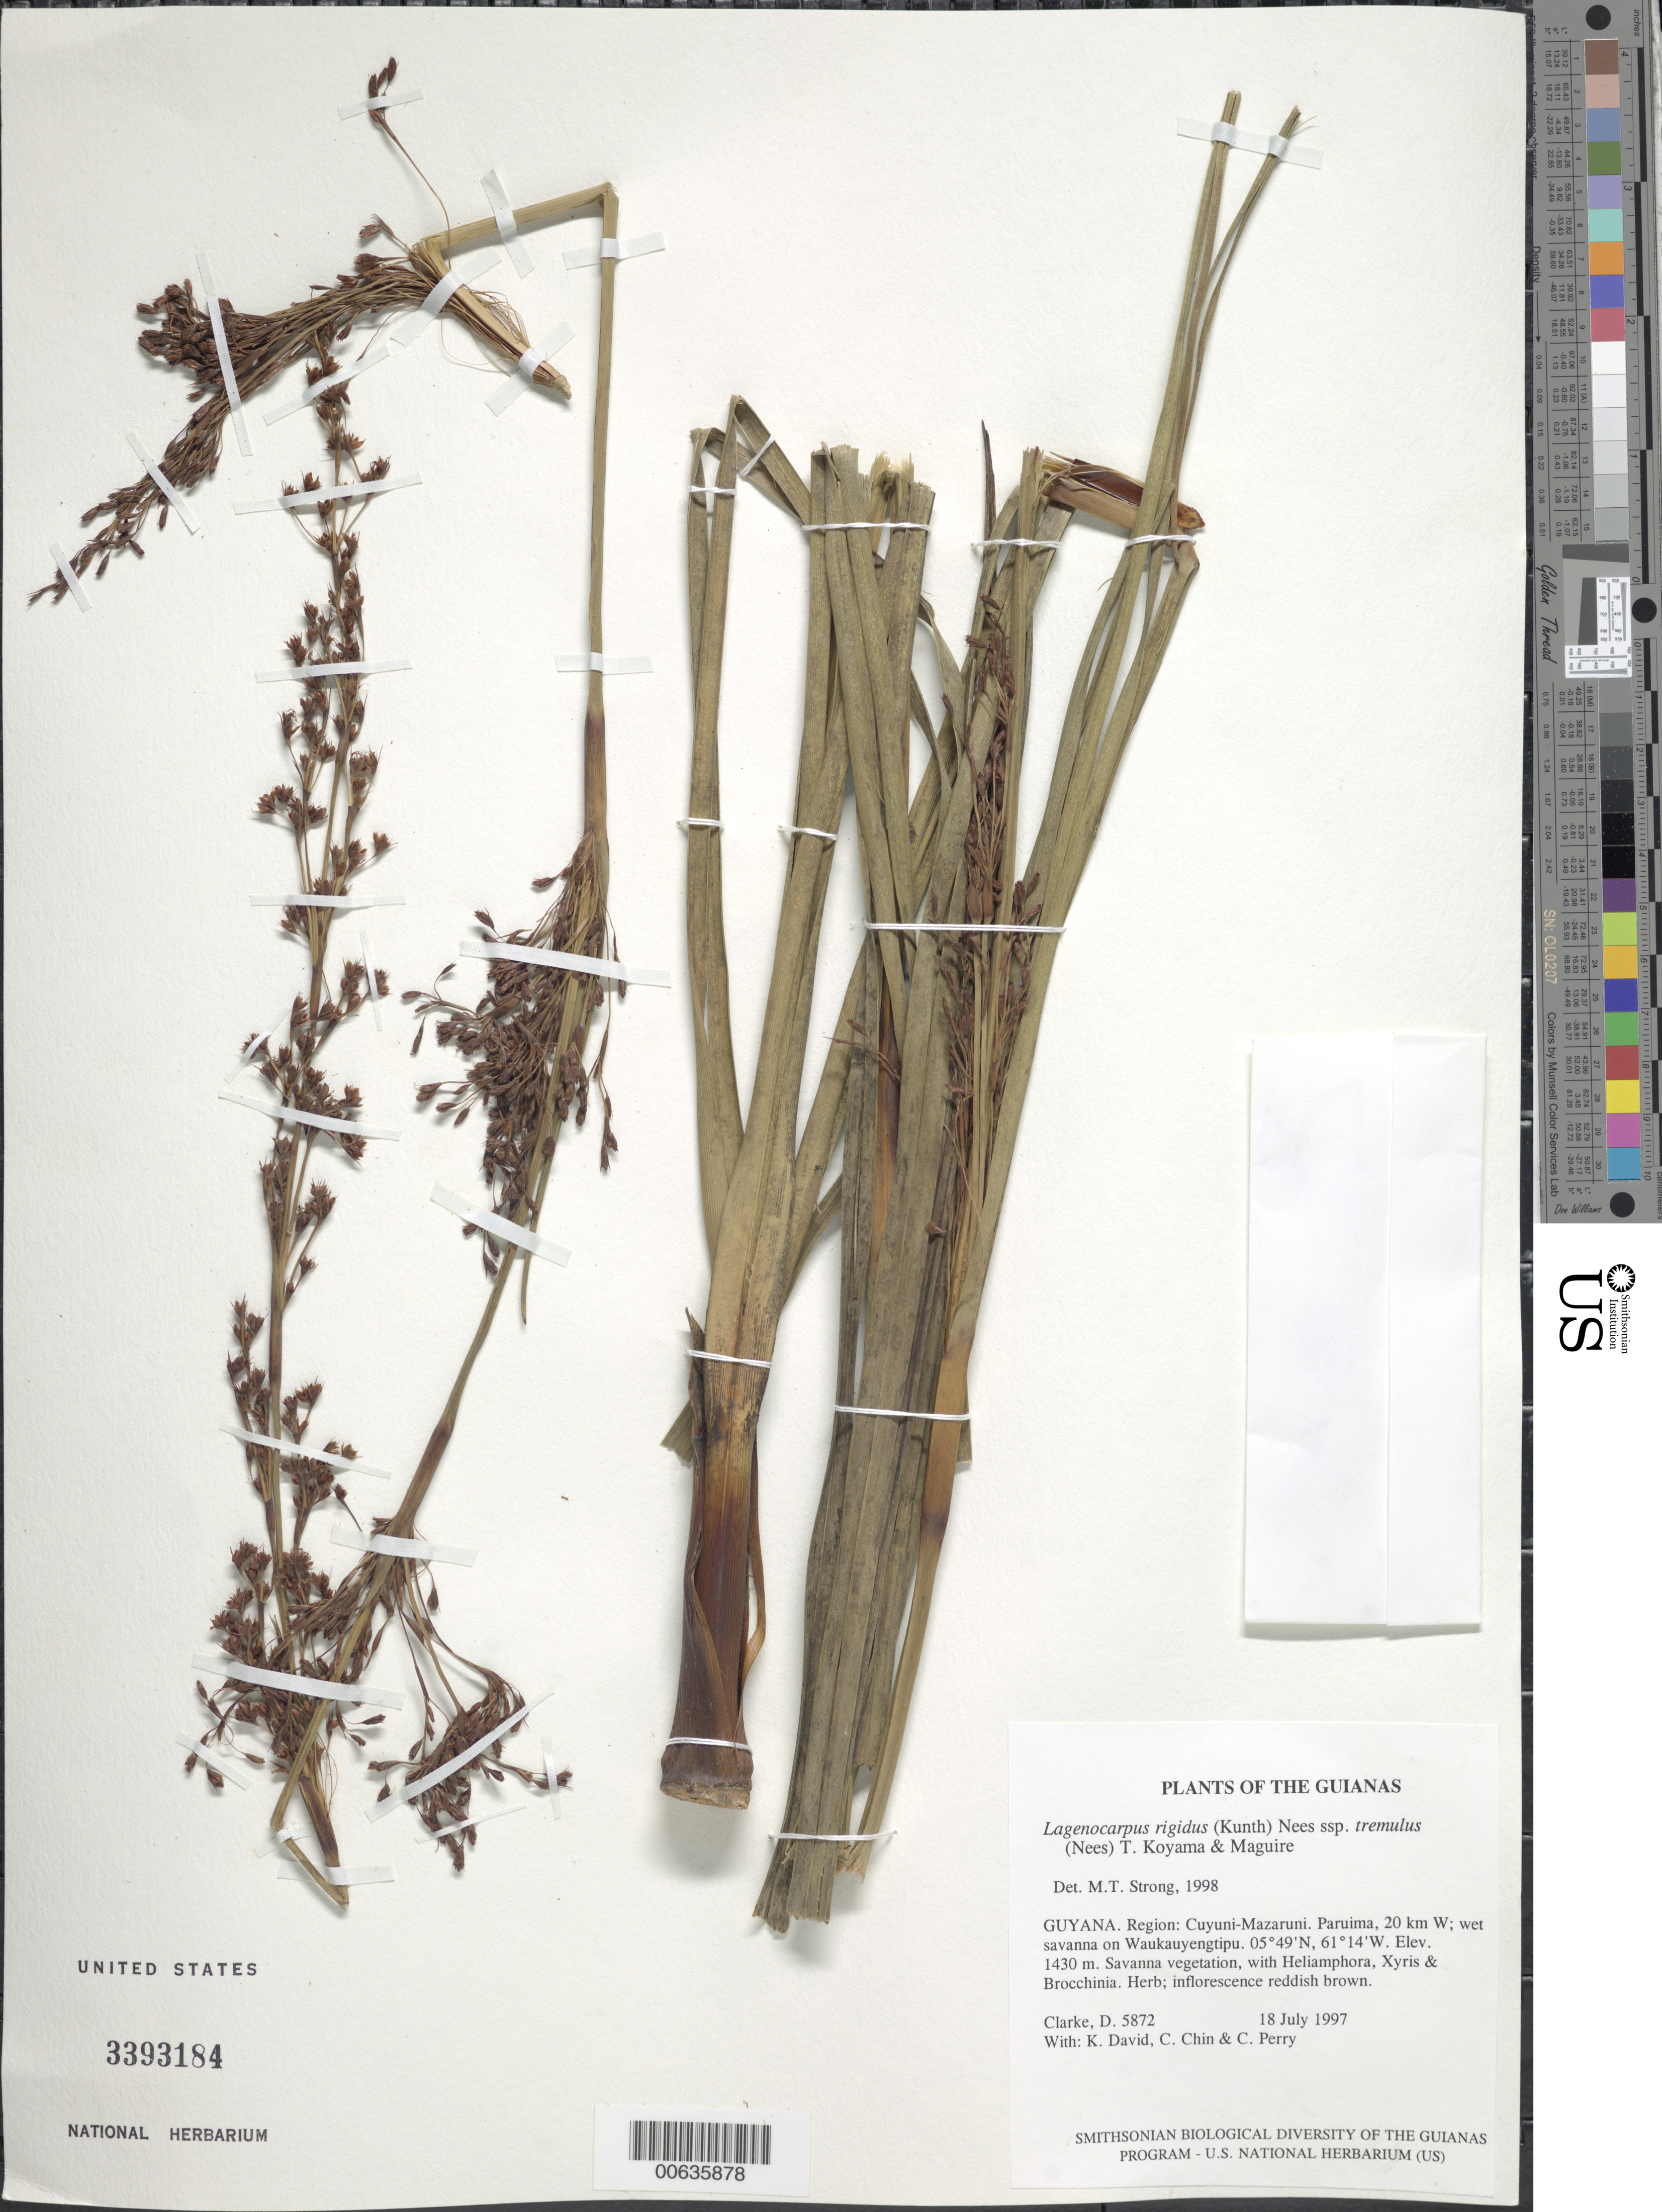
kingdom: Plantae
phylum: Tracheophyta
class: Liliopsida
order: Poales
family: Cyperaceae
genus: Lagenocarpus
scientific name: Lagenocarpus rigidus subsp. tremulus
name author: (Nees) T. Koyama & Maguire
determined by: Strong, M. T., (US), Smithsonian Institution - National Museum of Natural History (UNITED STATES)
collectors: H. D. Clarke, K. David, C. Chin & C. Perry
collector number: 5872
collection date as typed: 18 July 1997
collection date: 1997-07-18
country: Guyana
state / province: Cuyuni-Mazaruni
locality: Paruima, 20 km W; wet savanna on Waukauyengtipu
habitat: Savanna vegetation, with Heliamphora, Xyris & Brocchinia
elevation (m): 1430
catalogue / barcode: US 3393184